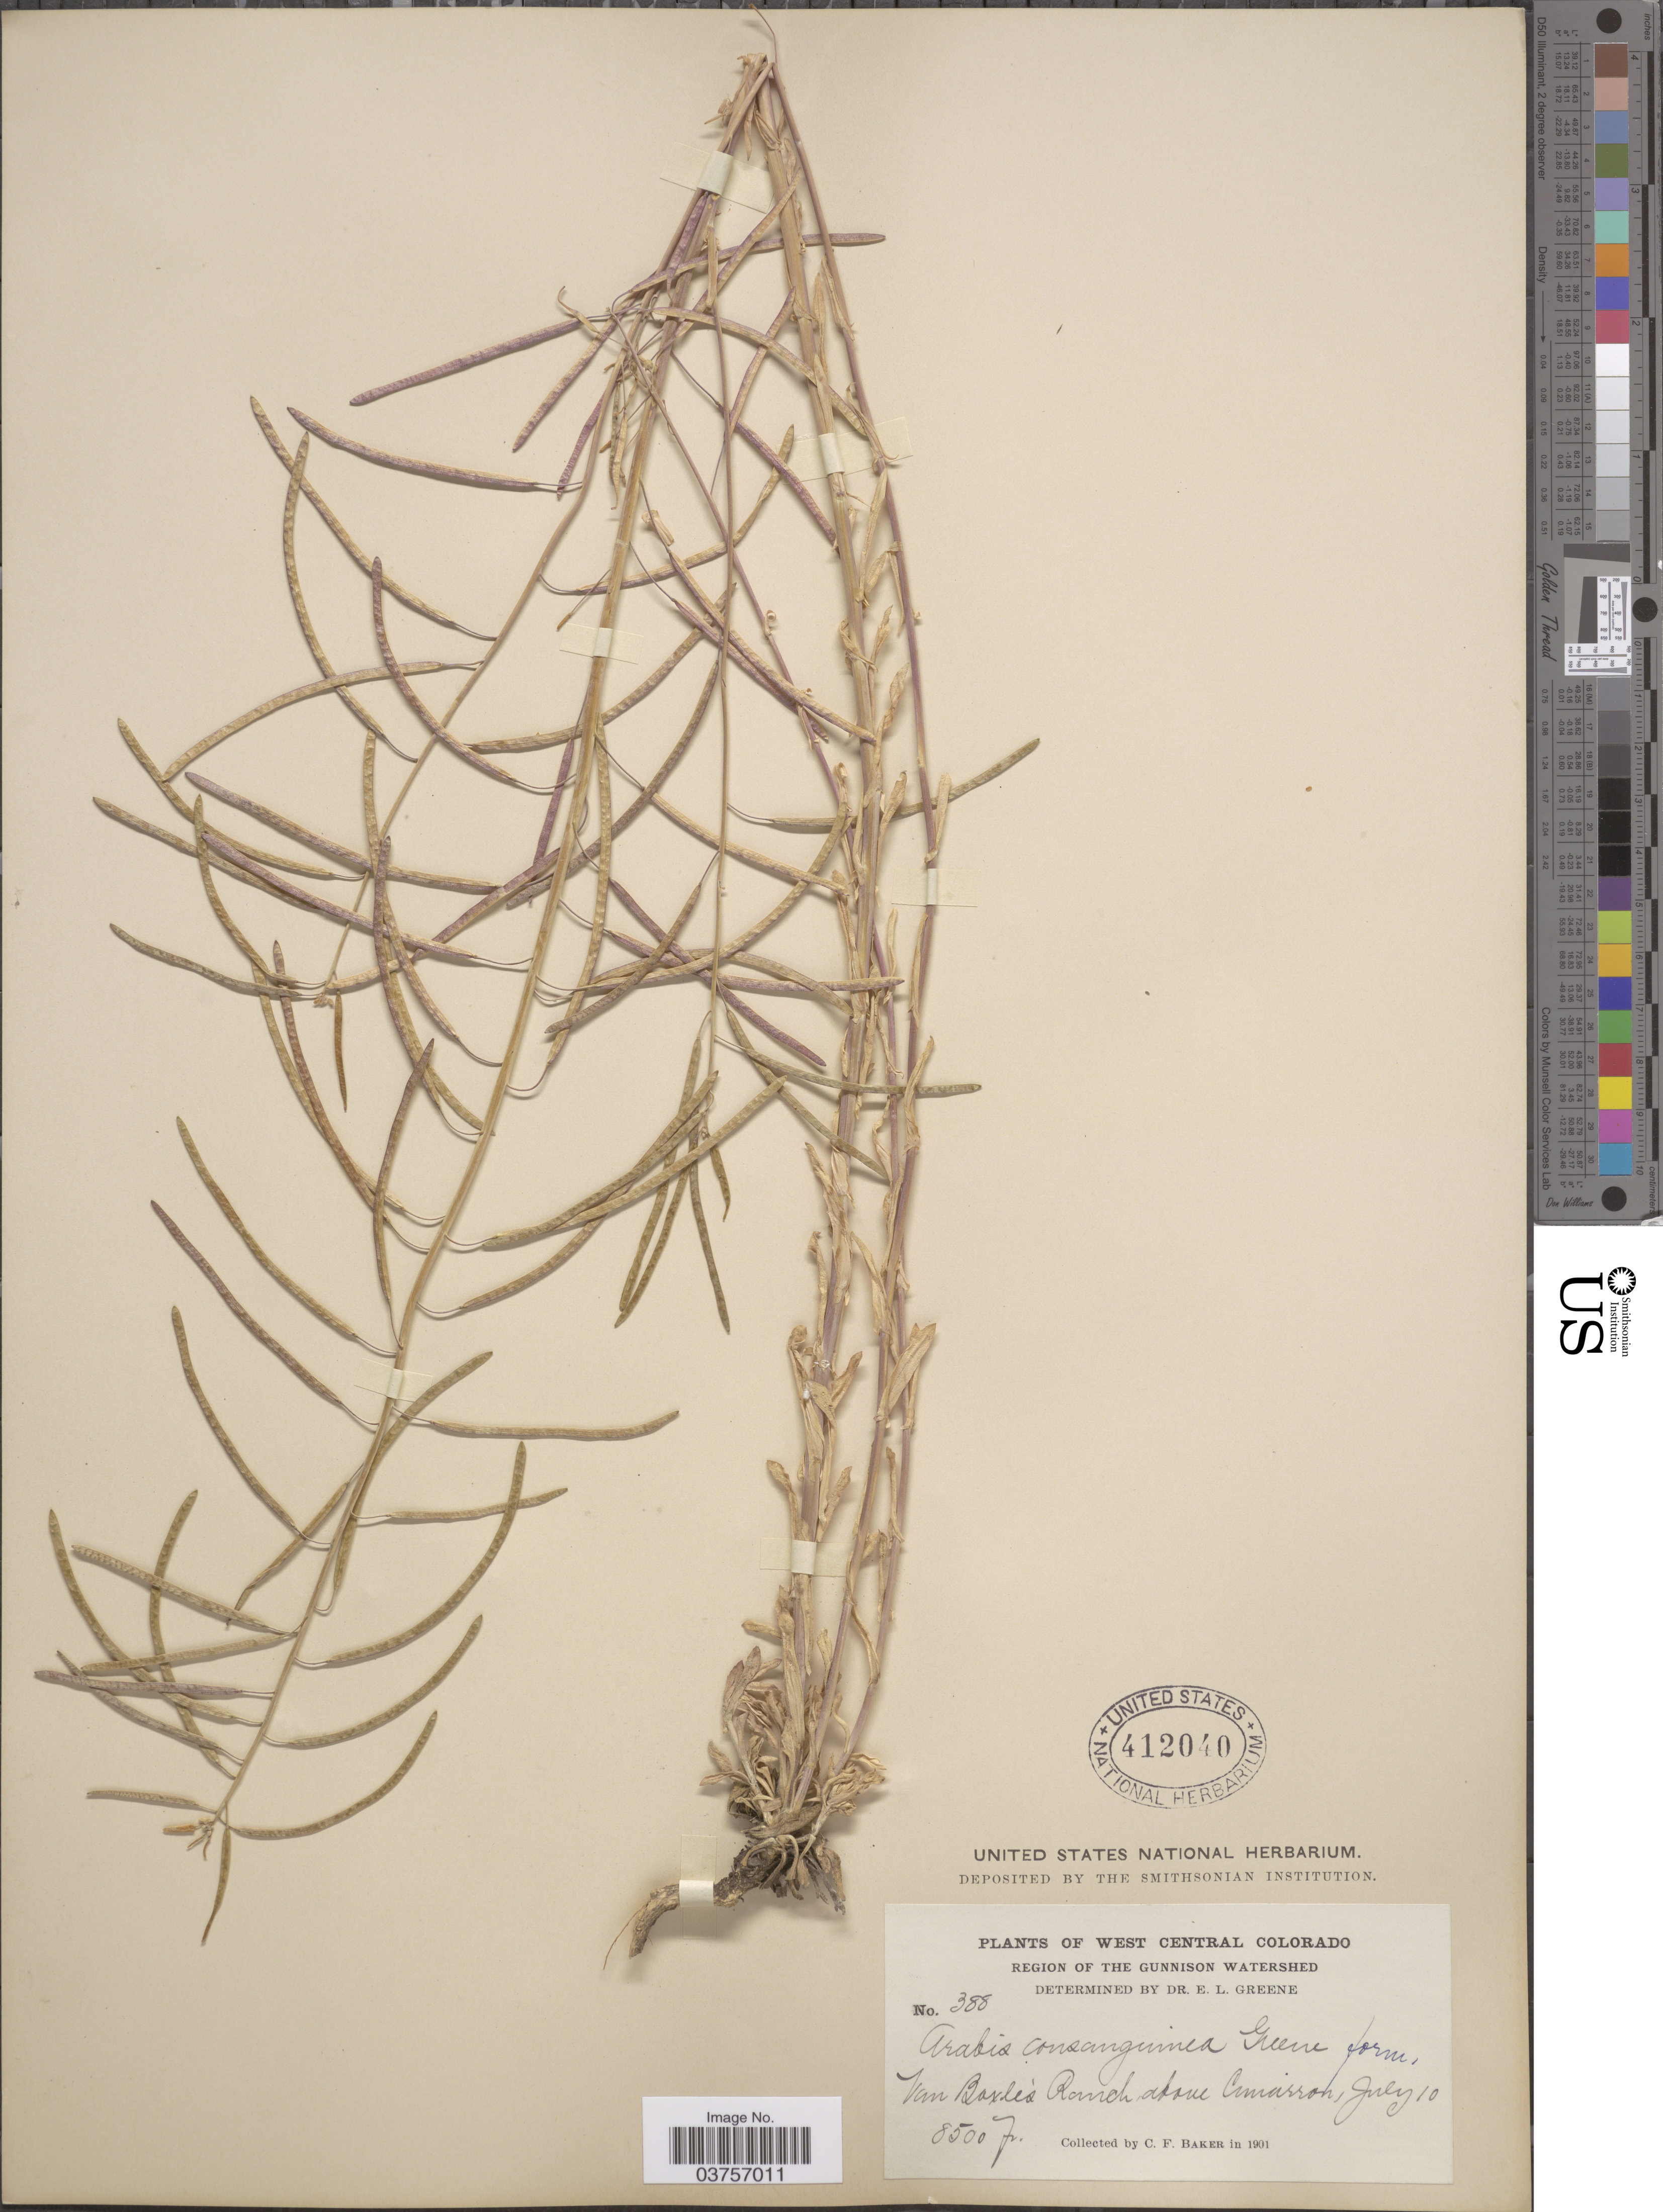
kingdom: Plantae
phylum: Tracheophyta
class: Magnoliopsida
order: Brassicales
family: Brassicaceae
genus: Arabis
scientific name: Arabis fendleri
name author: (S. Watson) Greene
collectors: C. F. Baker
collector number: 388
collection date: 1901-07-10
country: United States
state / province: Colorado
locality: West Central Colorado. Region of the Gunnison Watershed. Van Boxle's Ranch, above Cimarron.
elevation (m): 2591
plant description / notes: Corrected "Van Baxle's Ranch" to "Van Boxle's Ranch."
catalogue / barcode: US 412040